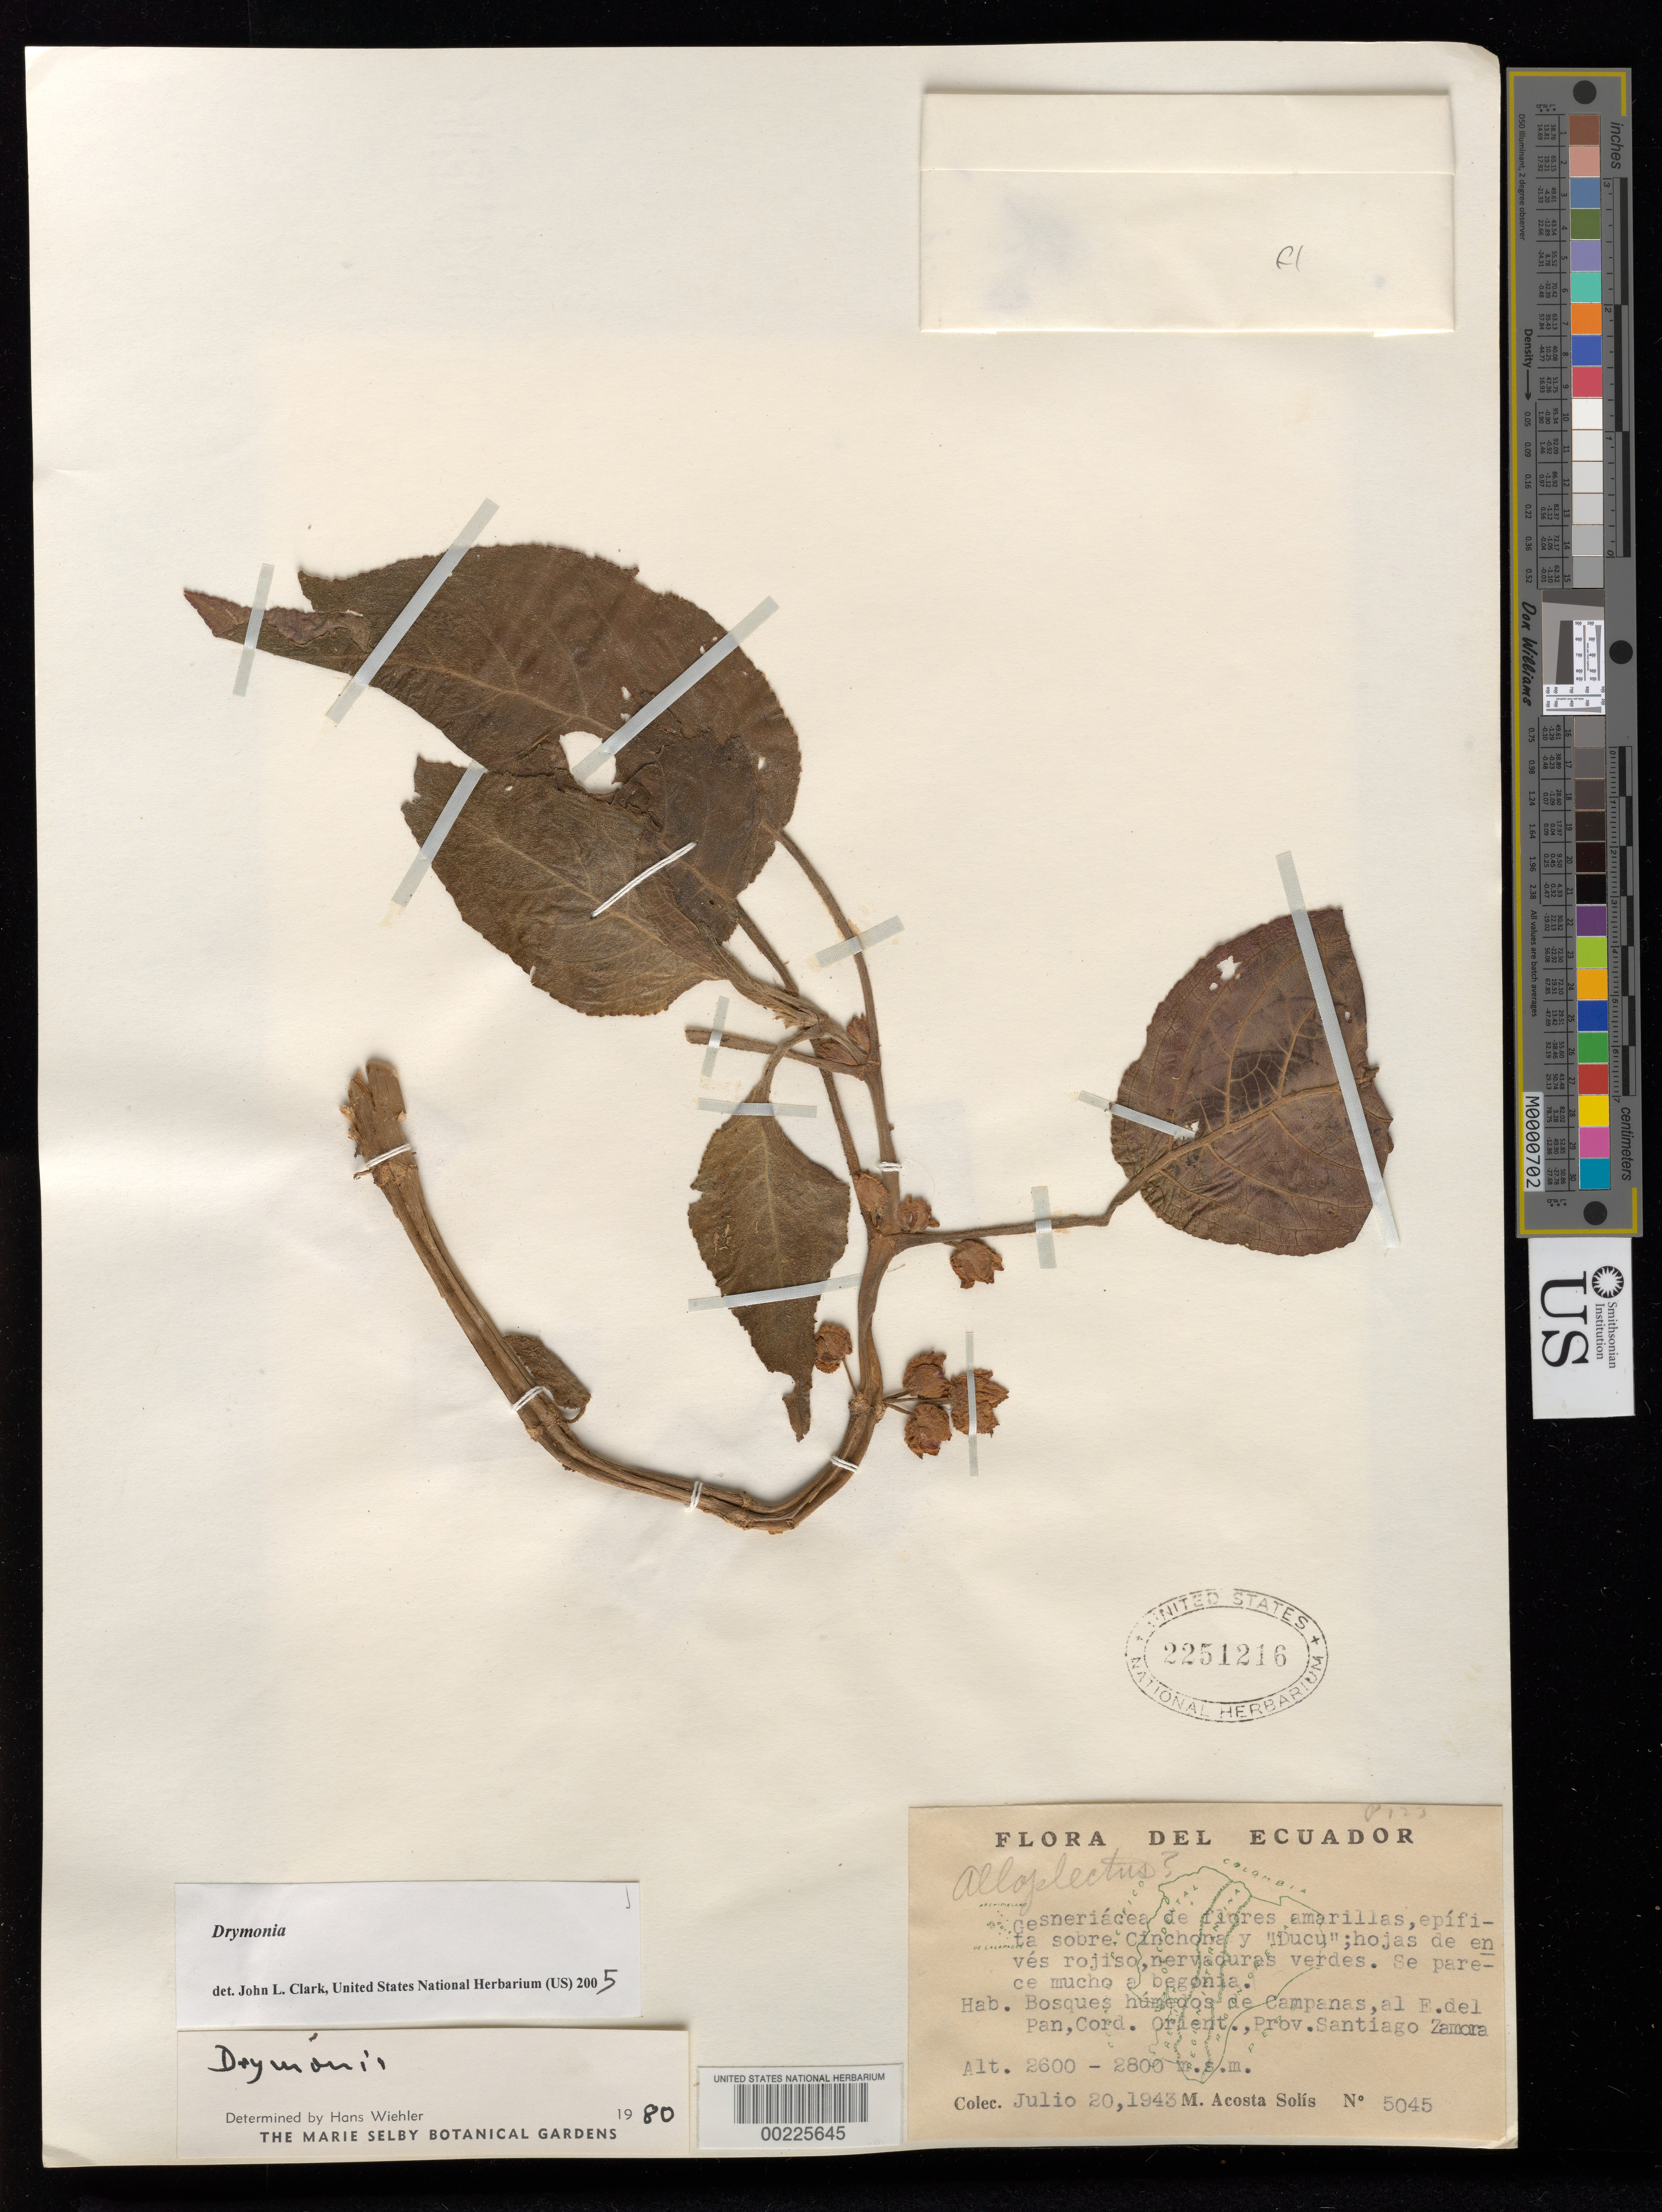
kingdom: Plantae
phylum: Tracheophyta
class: Magnoliopsida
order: Lamiales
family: Gesneriaceae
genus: Drymonia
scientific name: Drymonia sp.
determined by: Clark, J. L., (SEL), The Marie Selby Botanical Garden (UNITED STATES)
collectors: M. Acosta Solis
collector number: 5045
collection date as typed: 20 Jul 1943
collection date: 1943-07-20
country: Ecuador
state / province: Morona-Santiago / Zamora-Chinchipe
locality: E of El Pan, Cordillera Oriental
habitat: Humid forest of level country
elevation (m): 2600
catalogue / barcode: US 2251216